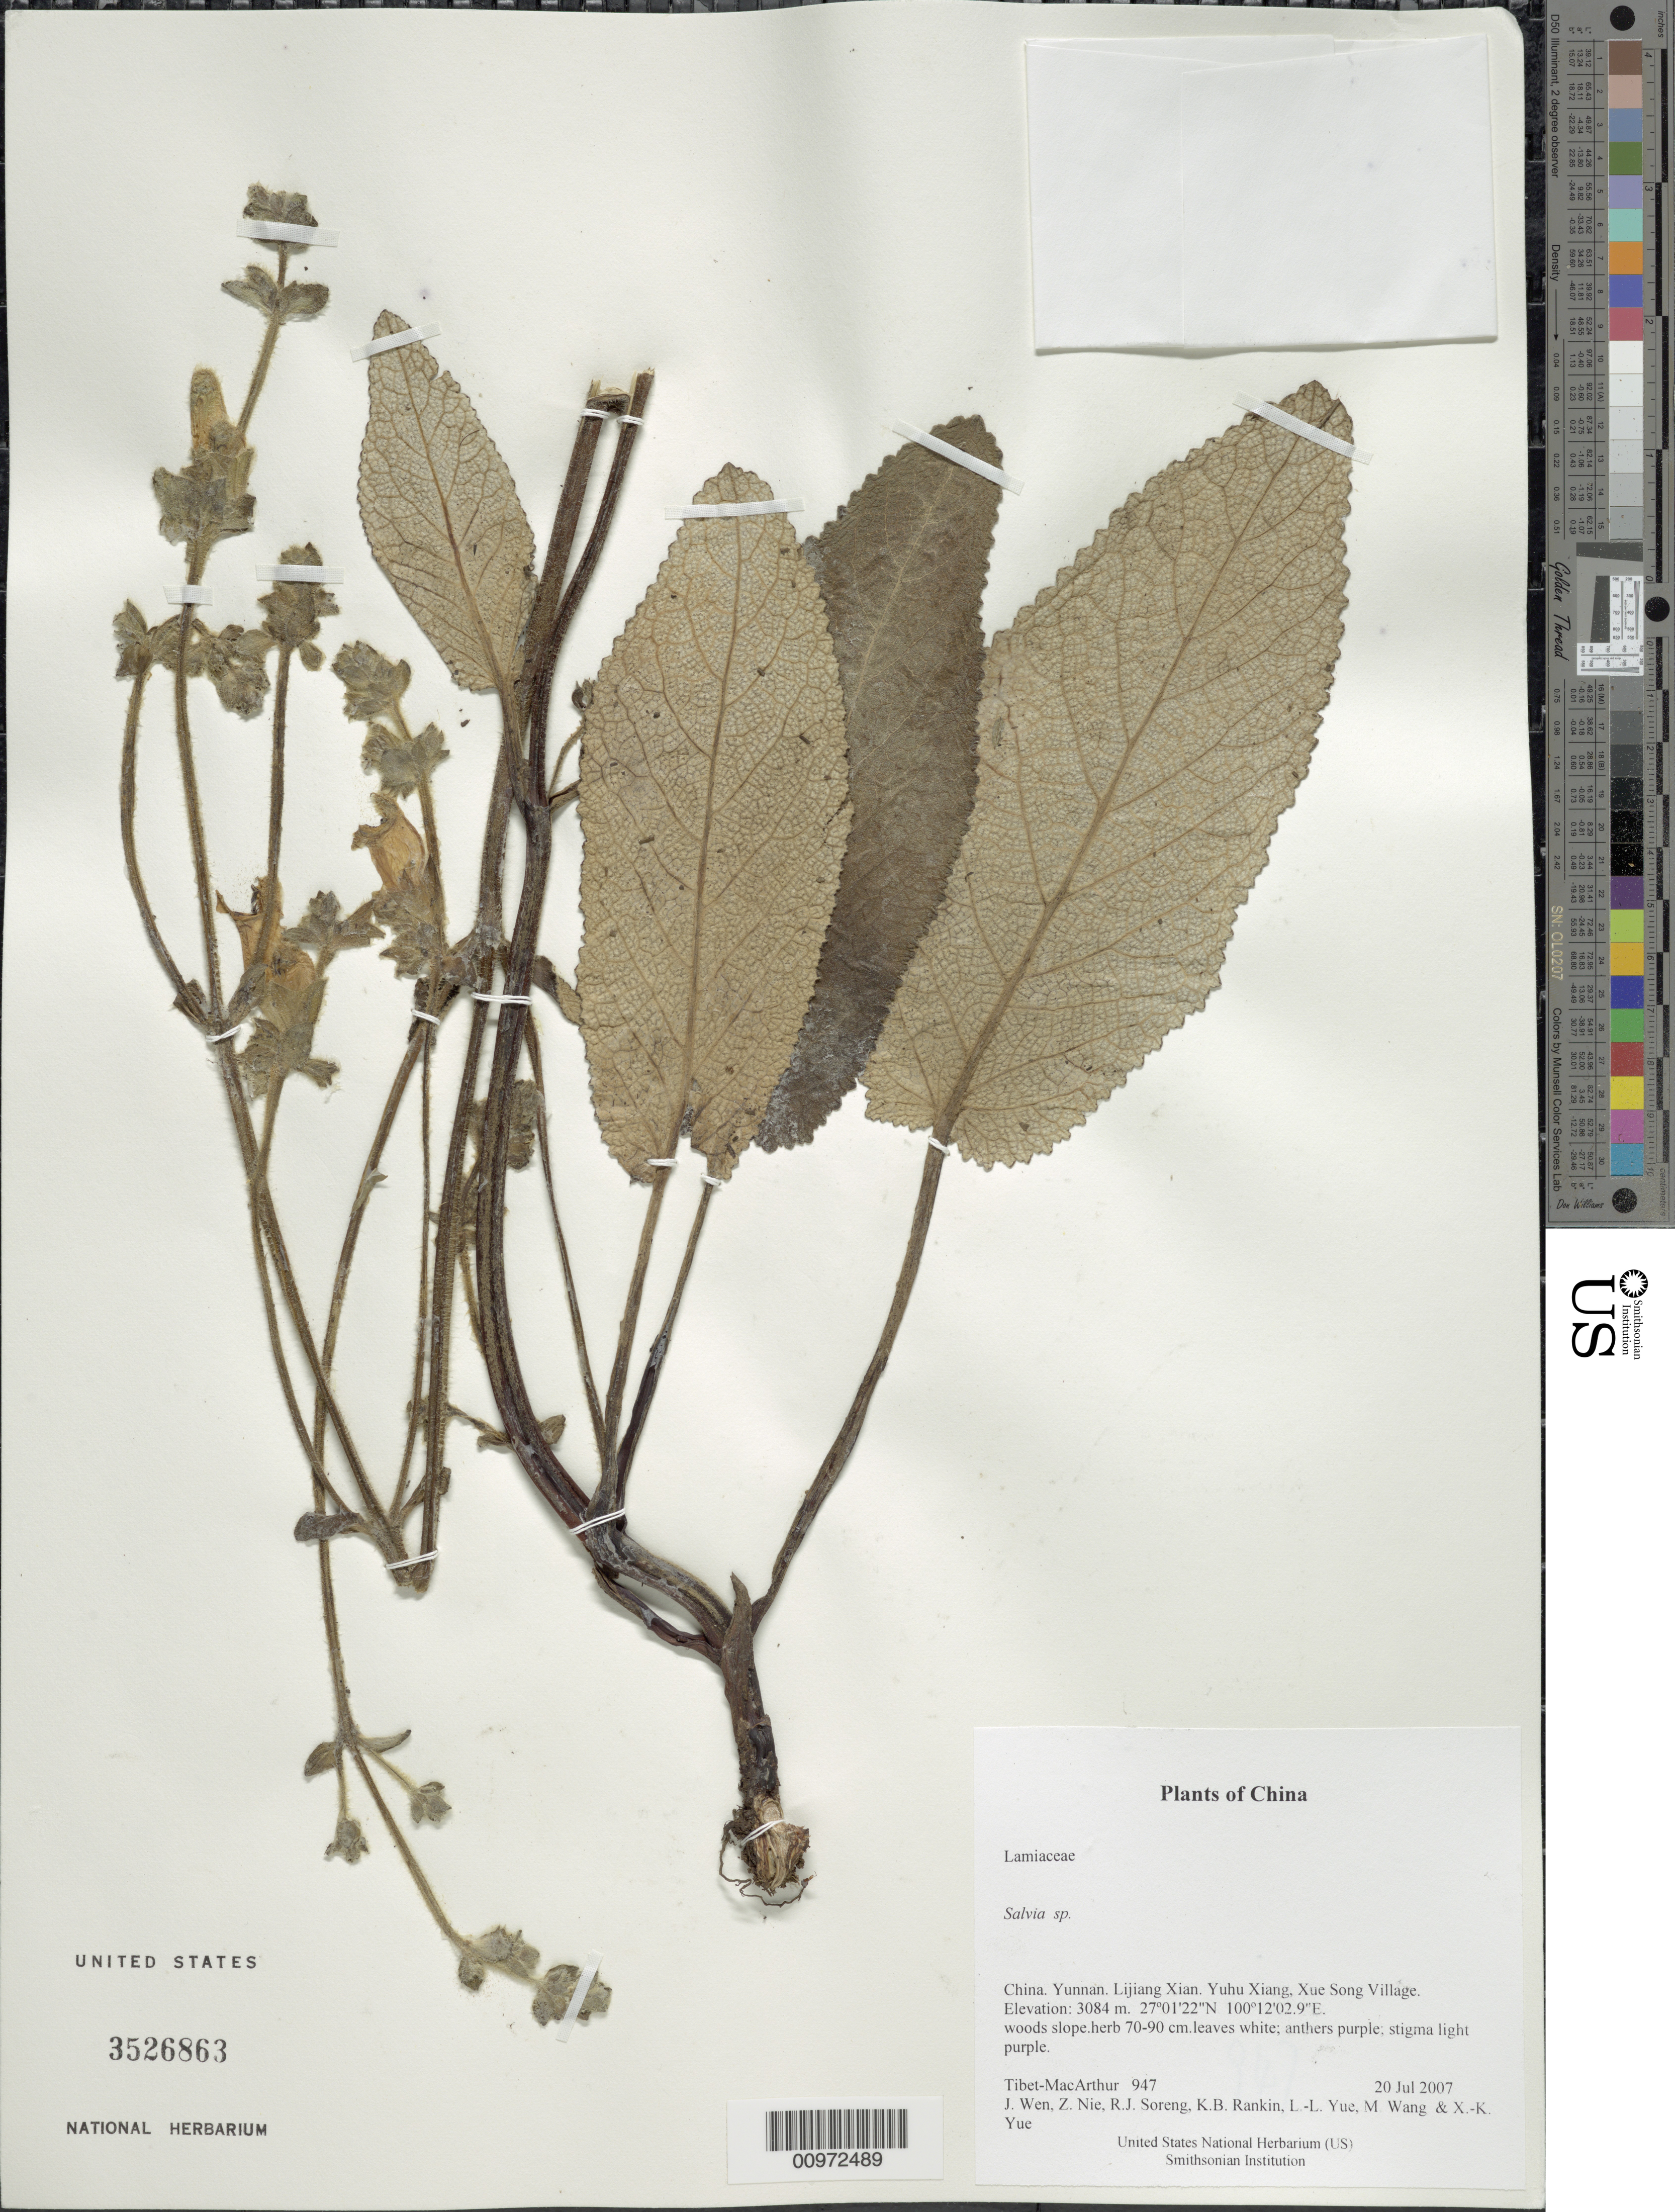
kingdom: Plantae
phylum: Tracheophyta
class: Magnoliopsida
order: Lamiales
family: Lamiaceae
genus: Salvia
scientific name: Salvia thormannii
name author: Urb.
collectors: Tibet-MacArthur, J. Wen, Z. Nie, R. J. Soreng, K. Rankin, L. Yue, M. Wang & X. Yue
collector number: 947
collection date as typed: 20 Jul 2007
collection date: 2007-07-20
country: China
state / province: Yunnan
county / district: Lijiang Xian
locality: Yuhu Xiang, Xue Song Village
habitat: woods slope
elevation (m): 3084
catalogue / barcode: US 3526863